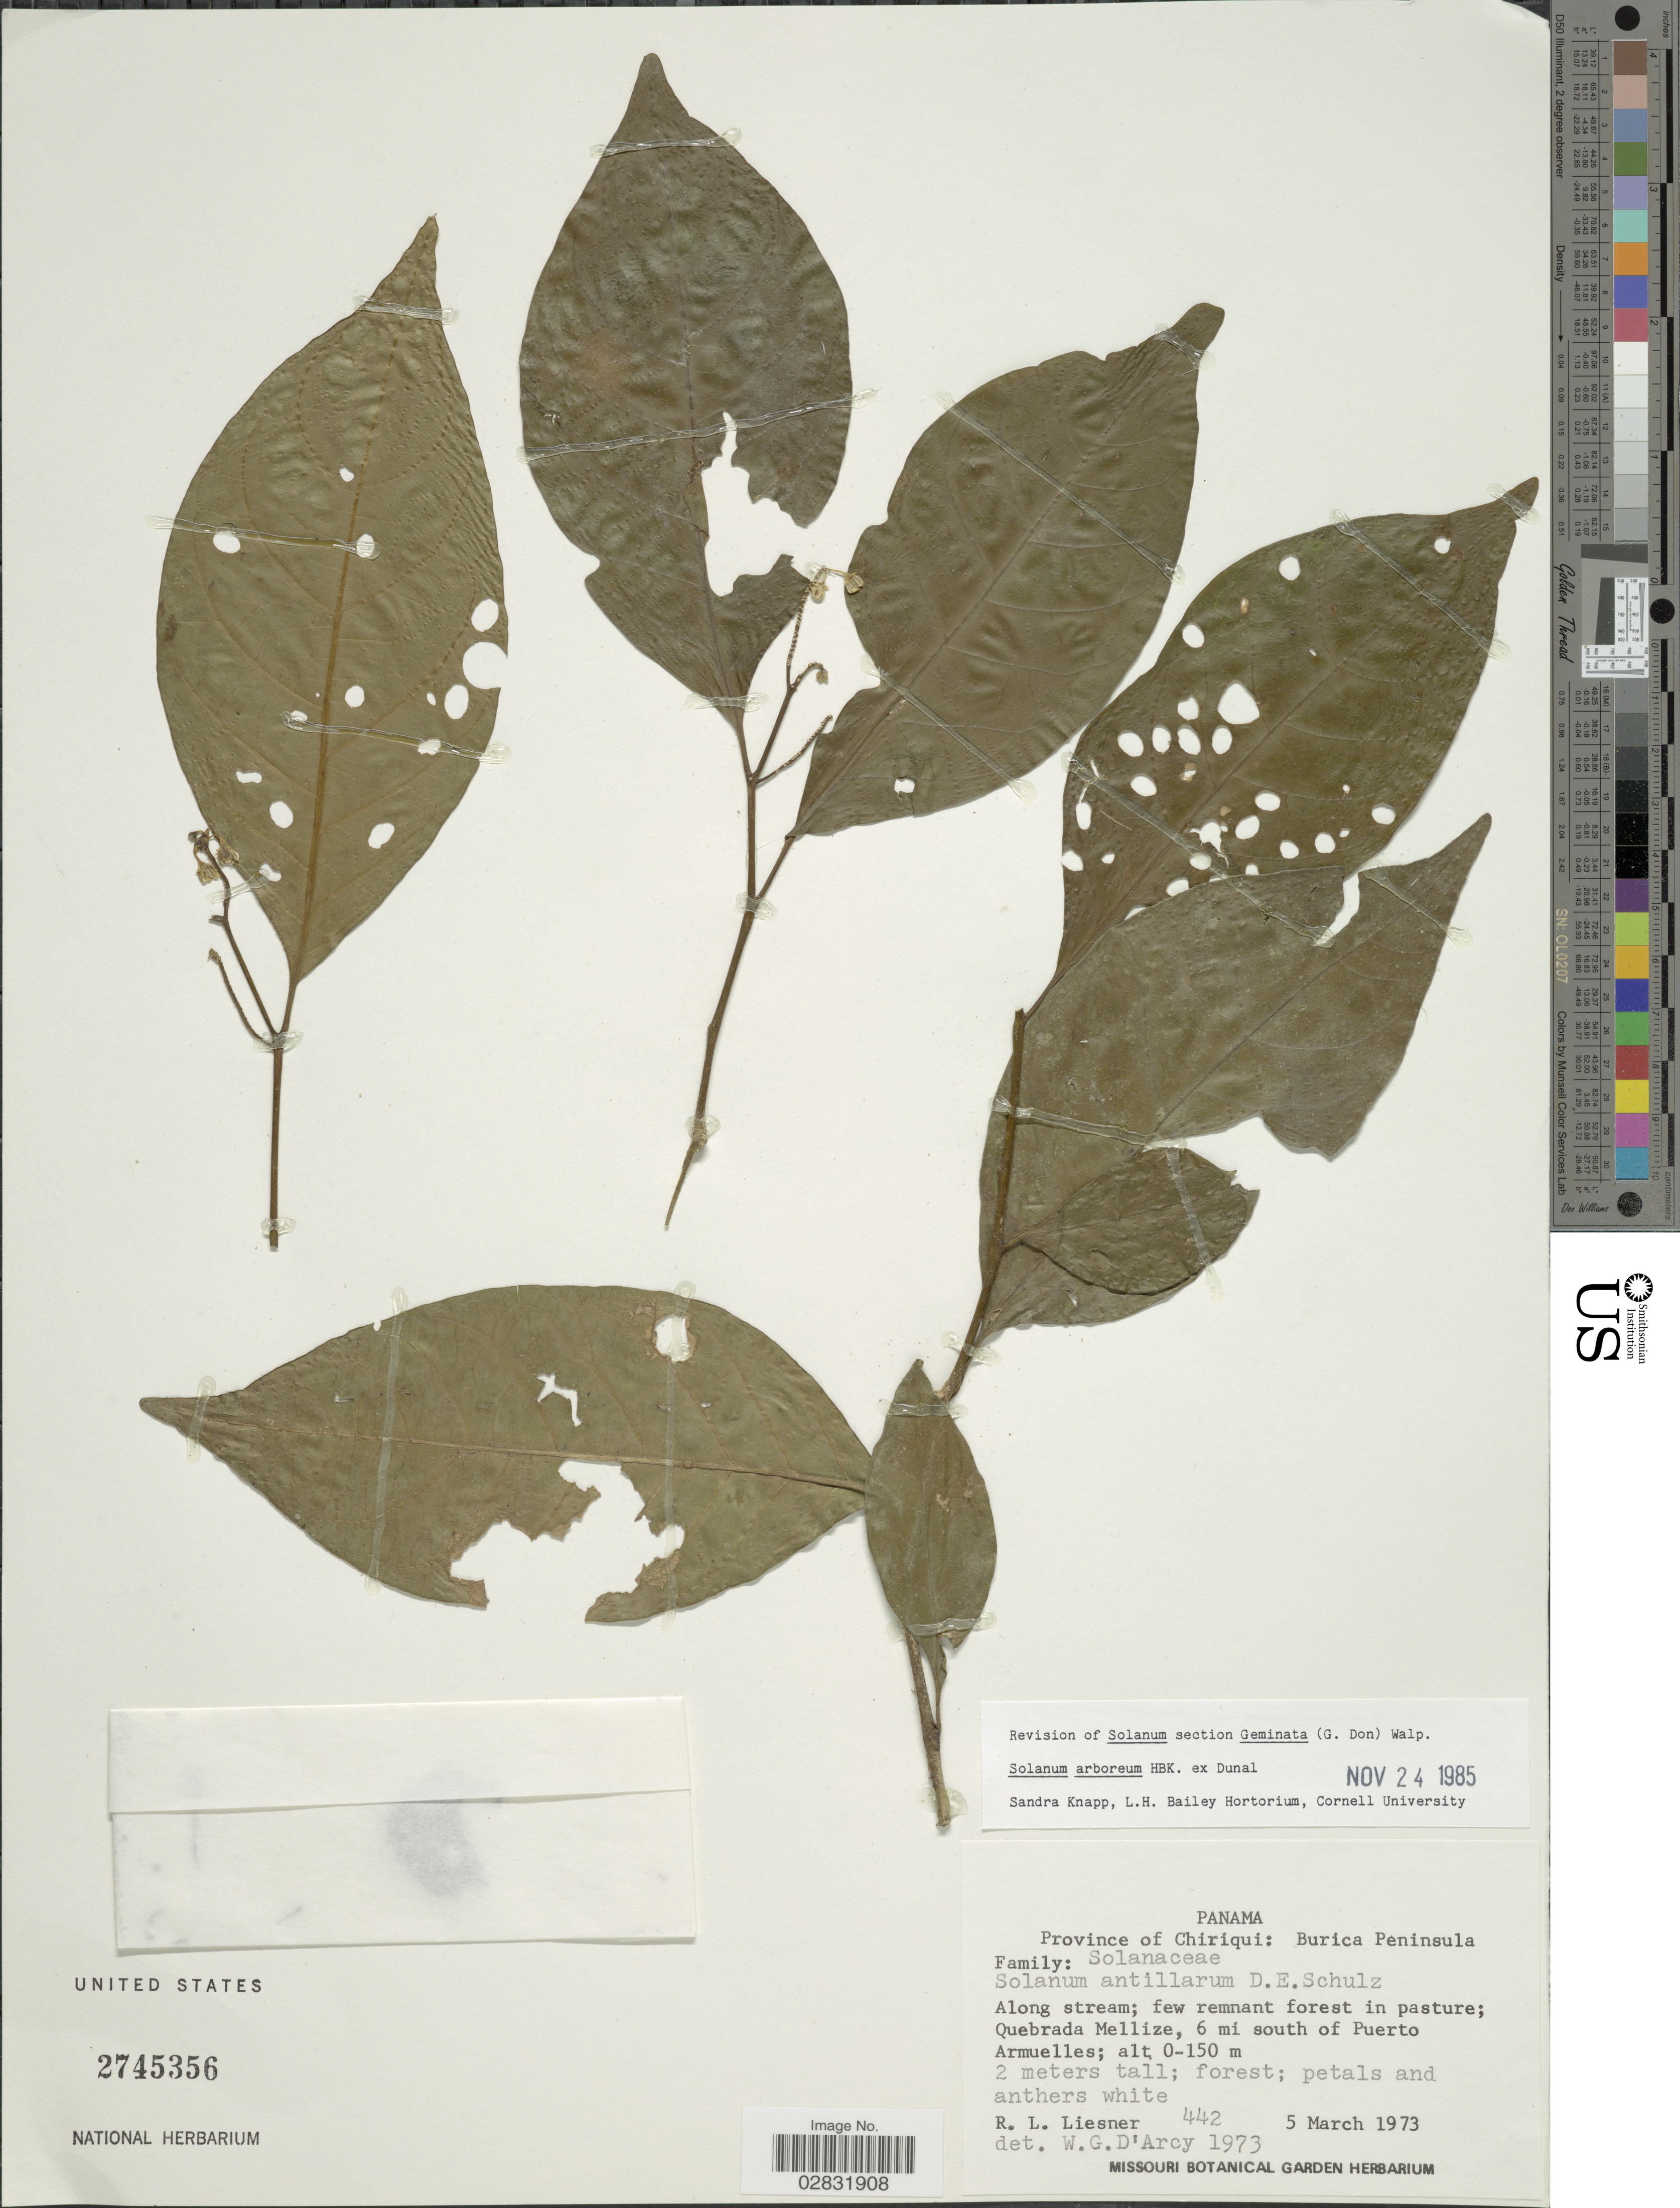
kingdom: Plantae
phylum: Tracheophyta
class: Magnoliopsida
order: Solanales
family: Solanaceae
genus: Solanum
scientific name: Solanum arboreum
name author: Dunal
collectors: R. L. Liesner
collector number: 442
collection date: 1973-03-05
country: Panama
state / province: Chiriqui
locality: Province of Chiriqui: Burica Peninsula. Along stream; Quebrada Mellize, 6 mi south of Puerto Armuelles.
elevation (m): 0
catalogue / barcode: US 2745356